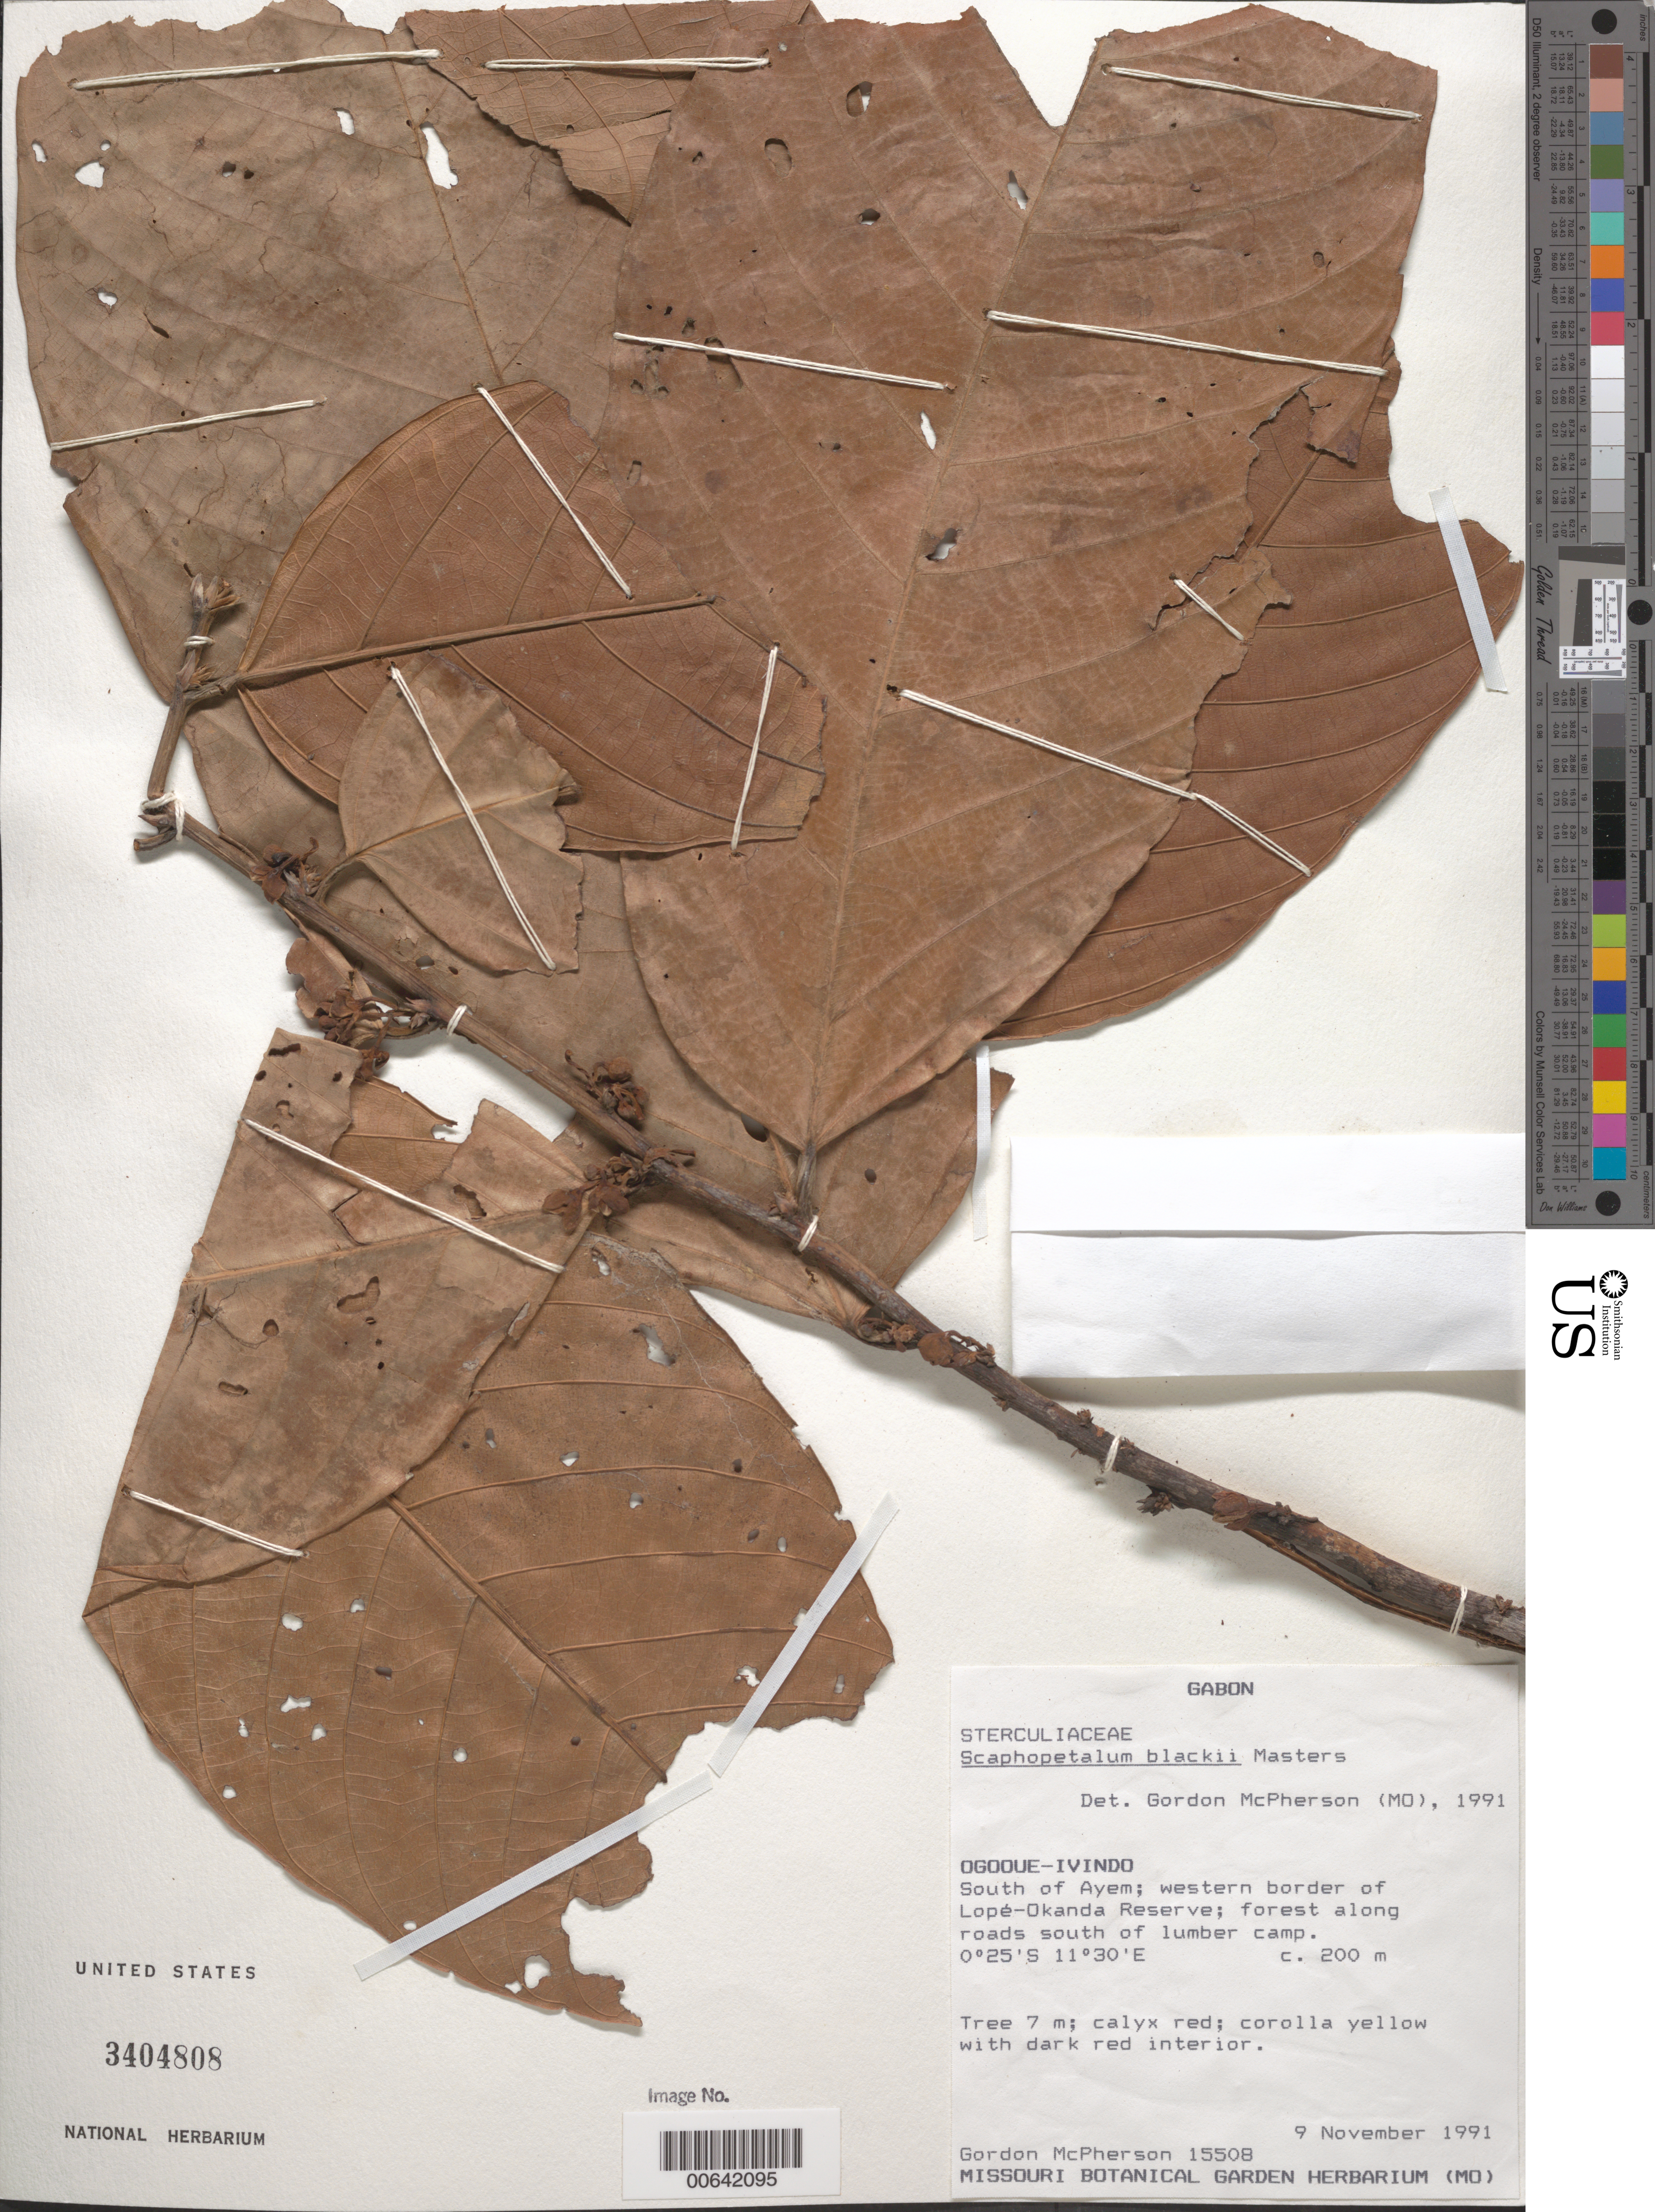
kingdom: Plantae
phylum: Tracheophyta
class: Magnoliopsida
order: Malvales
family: Malvaceae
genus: Scaphopetalum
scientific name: Scaphopetalum blackii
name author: Mast.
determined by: McPherson, G. D., (MO), Missouri Botanical Garden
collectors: G. D. McPherson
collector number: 15508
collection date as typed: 09 Nov 1991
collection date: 1991-11-09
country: Gabon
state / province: Ogooué-Ivindo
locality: S of Ayem; western border of Lopé-Okanda Reserve; S of lumber camp.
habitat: Forest along roads.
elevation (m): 200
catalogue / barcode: US 3404808